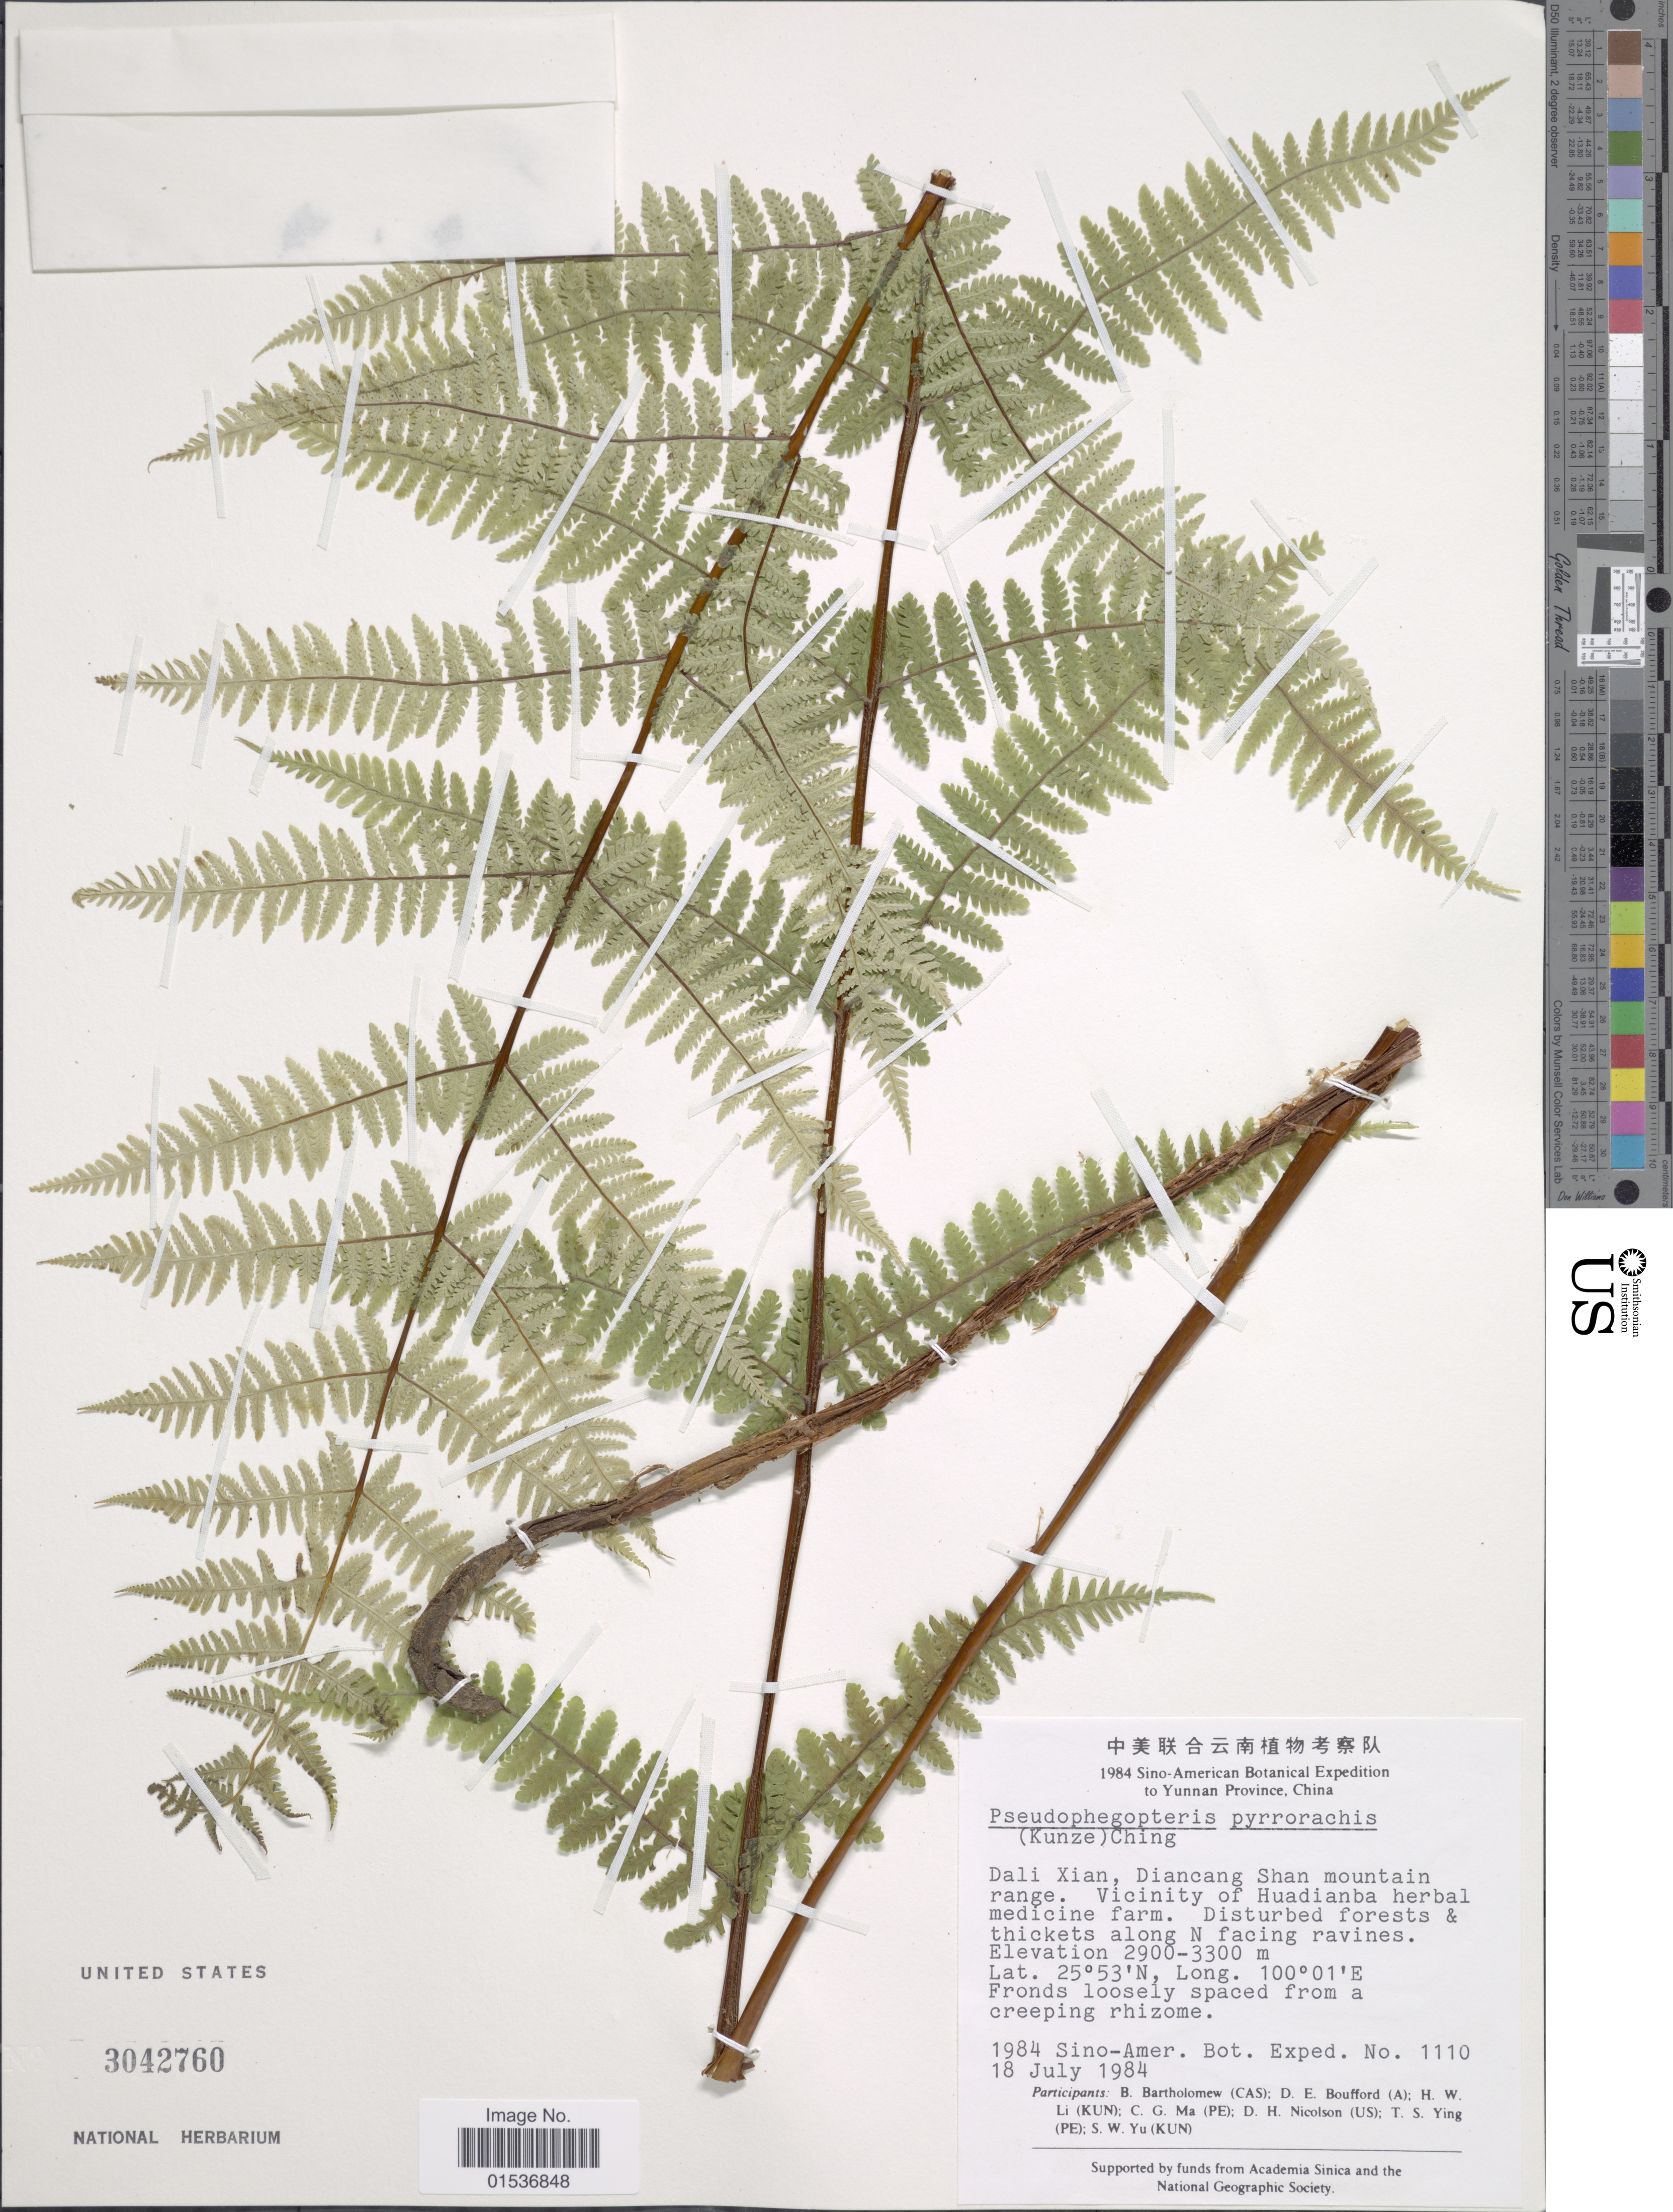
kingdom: Plantae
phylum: Tracheophyta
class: Polypodiopsida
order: Polypodiales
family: Thelypteridaceae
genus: Pseudophegopteris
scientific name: Pseudophegopteris pyrrhorachis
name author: (Kunze) Ching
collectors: Sino-Amer. Bot. Exped. 1984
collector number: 1110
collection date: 1984-07-18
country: China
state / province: Yunnan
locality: Yunnan Province. Dali Xian, Diancang Shan mountain range. Vicinity of Huadianba, N facing slopes of cut over forests and thickets.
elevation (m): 2900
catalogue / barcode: US 3042760